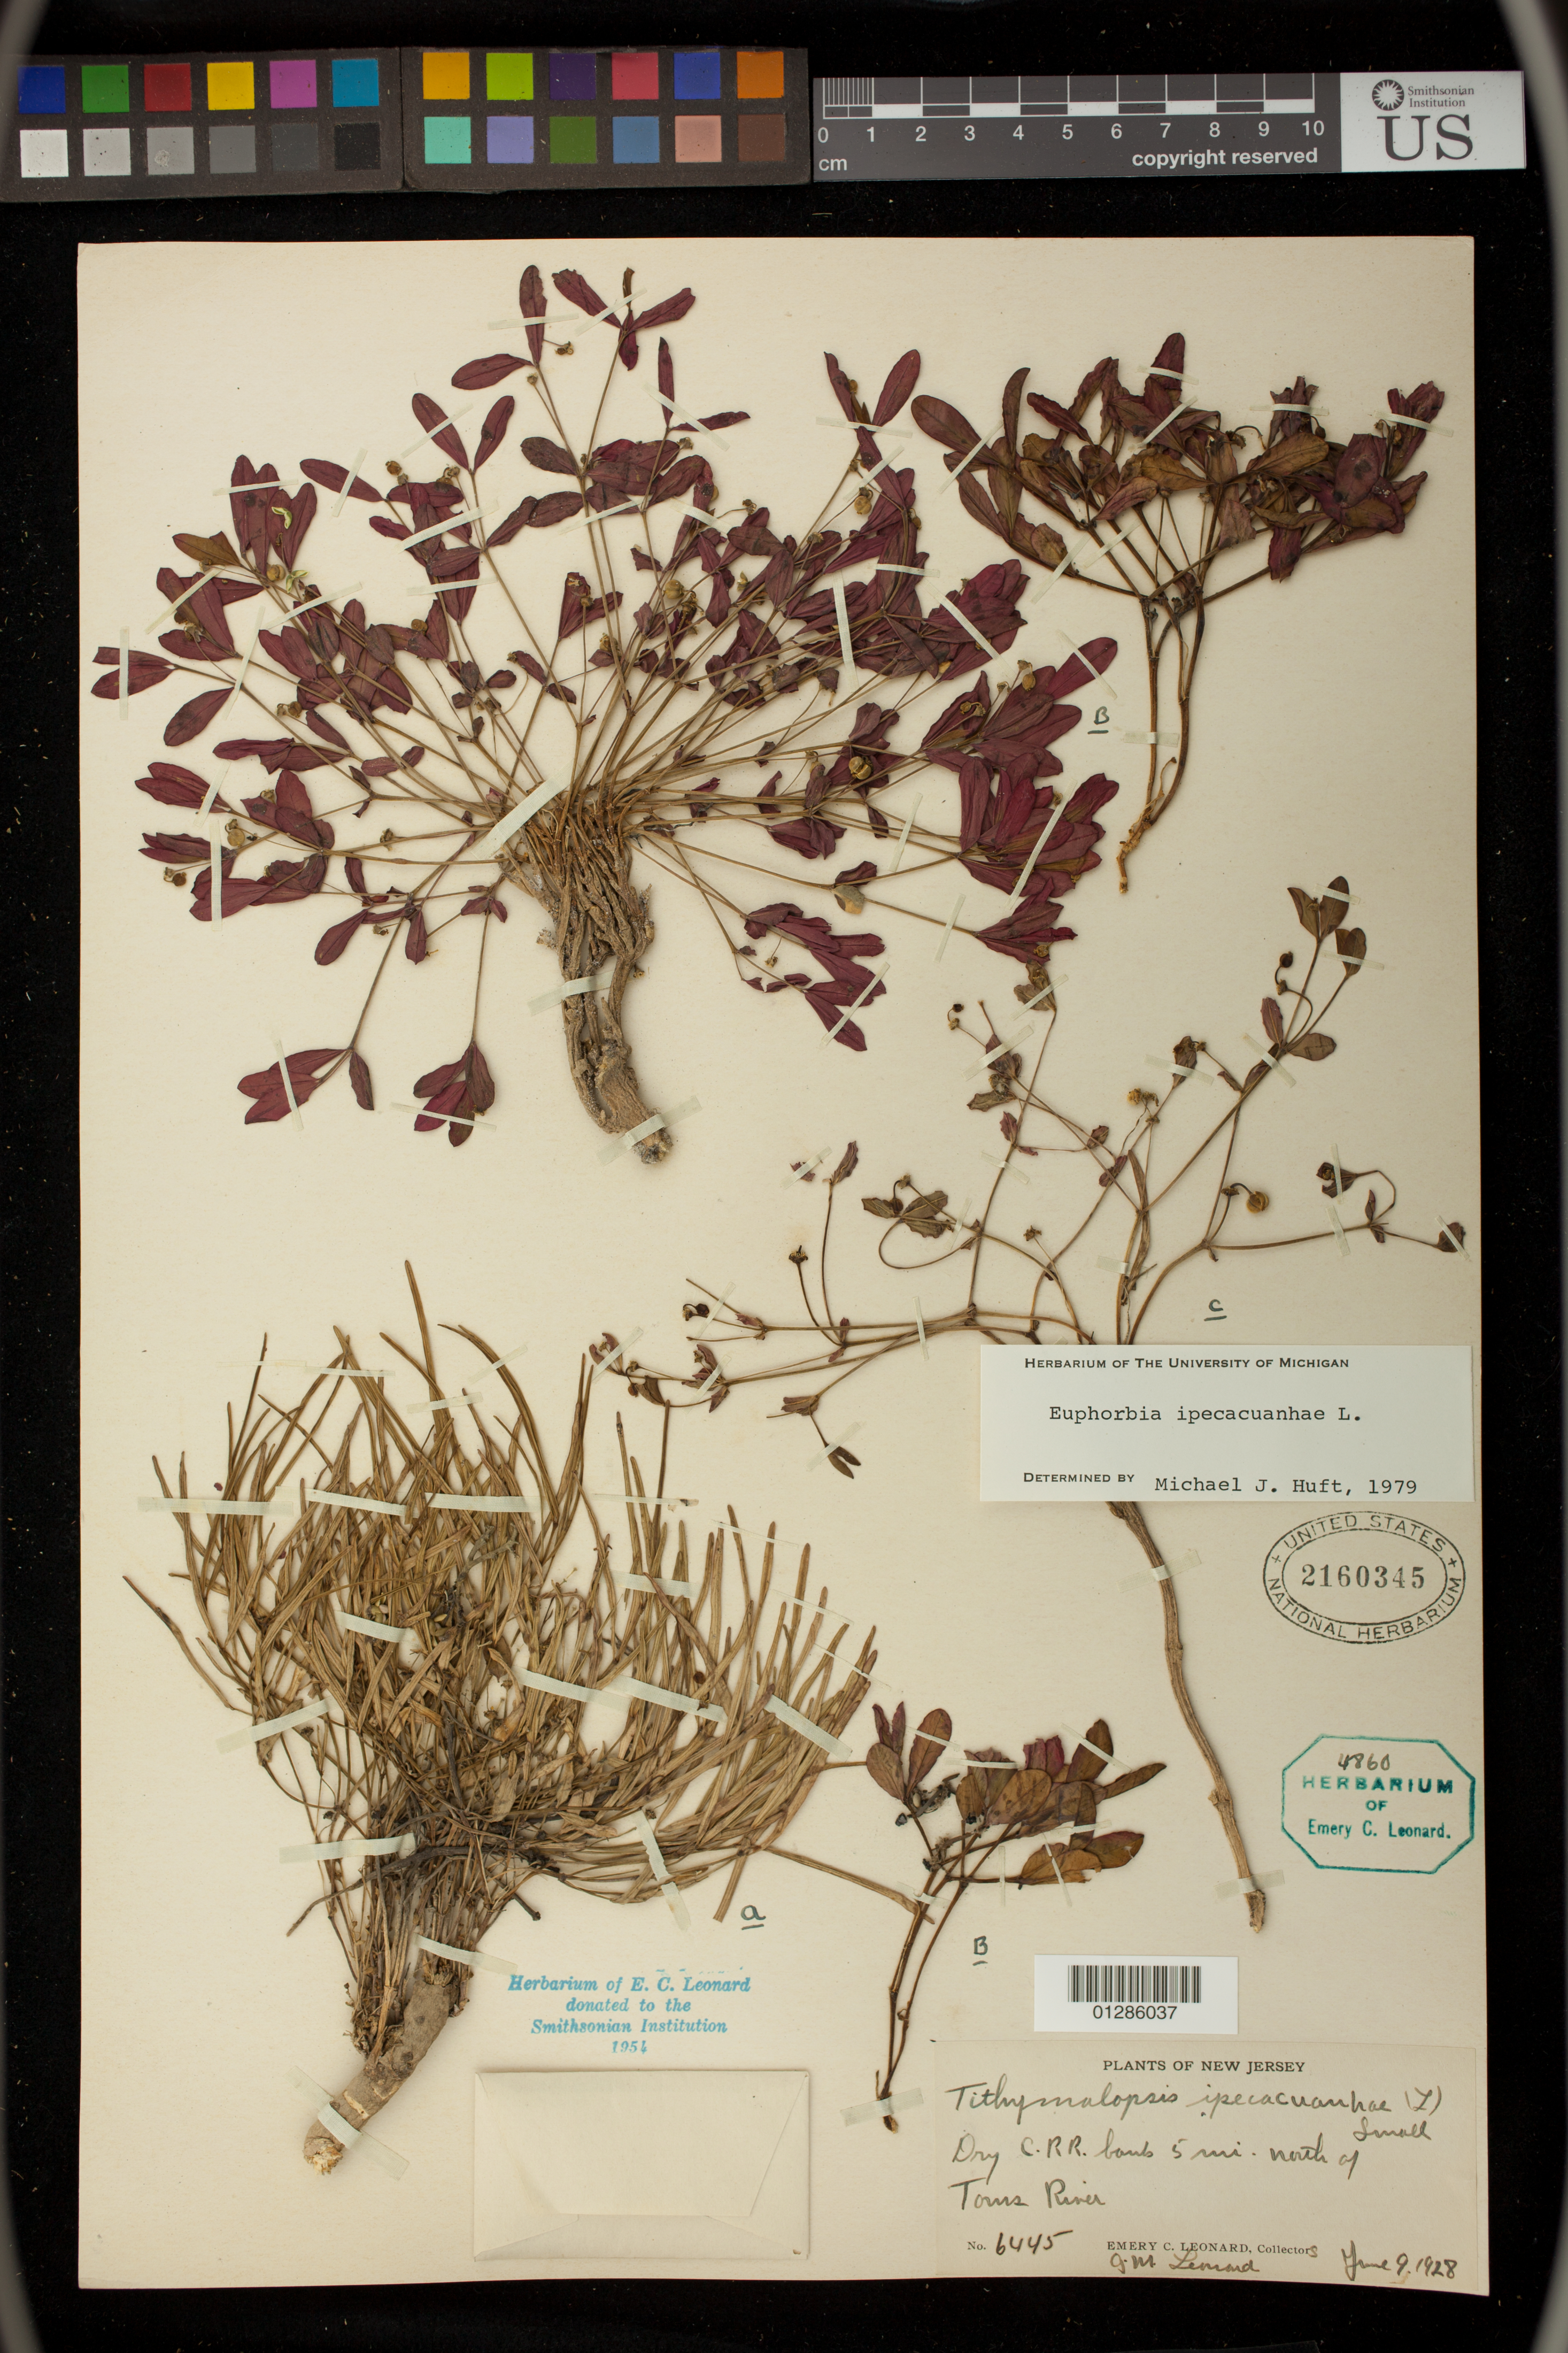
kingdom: Plantae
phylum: Tracheophyta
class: Magnoliopsida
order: Malpighiales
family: Euphorbiaceae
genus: Euphorbia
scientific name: Euphorbia ipecacuanhae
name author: L.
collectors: E. C. Leonard & G. M. Leonard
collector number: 6445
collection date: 1928-06-09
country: United States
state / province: New Jersey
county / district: Ocean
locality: Dry C.R.R. bank 5 mi. north of Toms River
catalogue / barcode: US 2160345